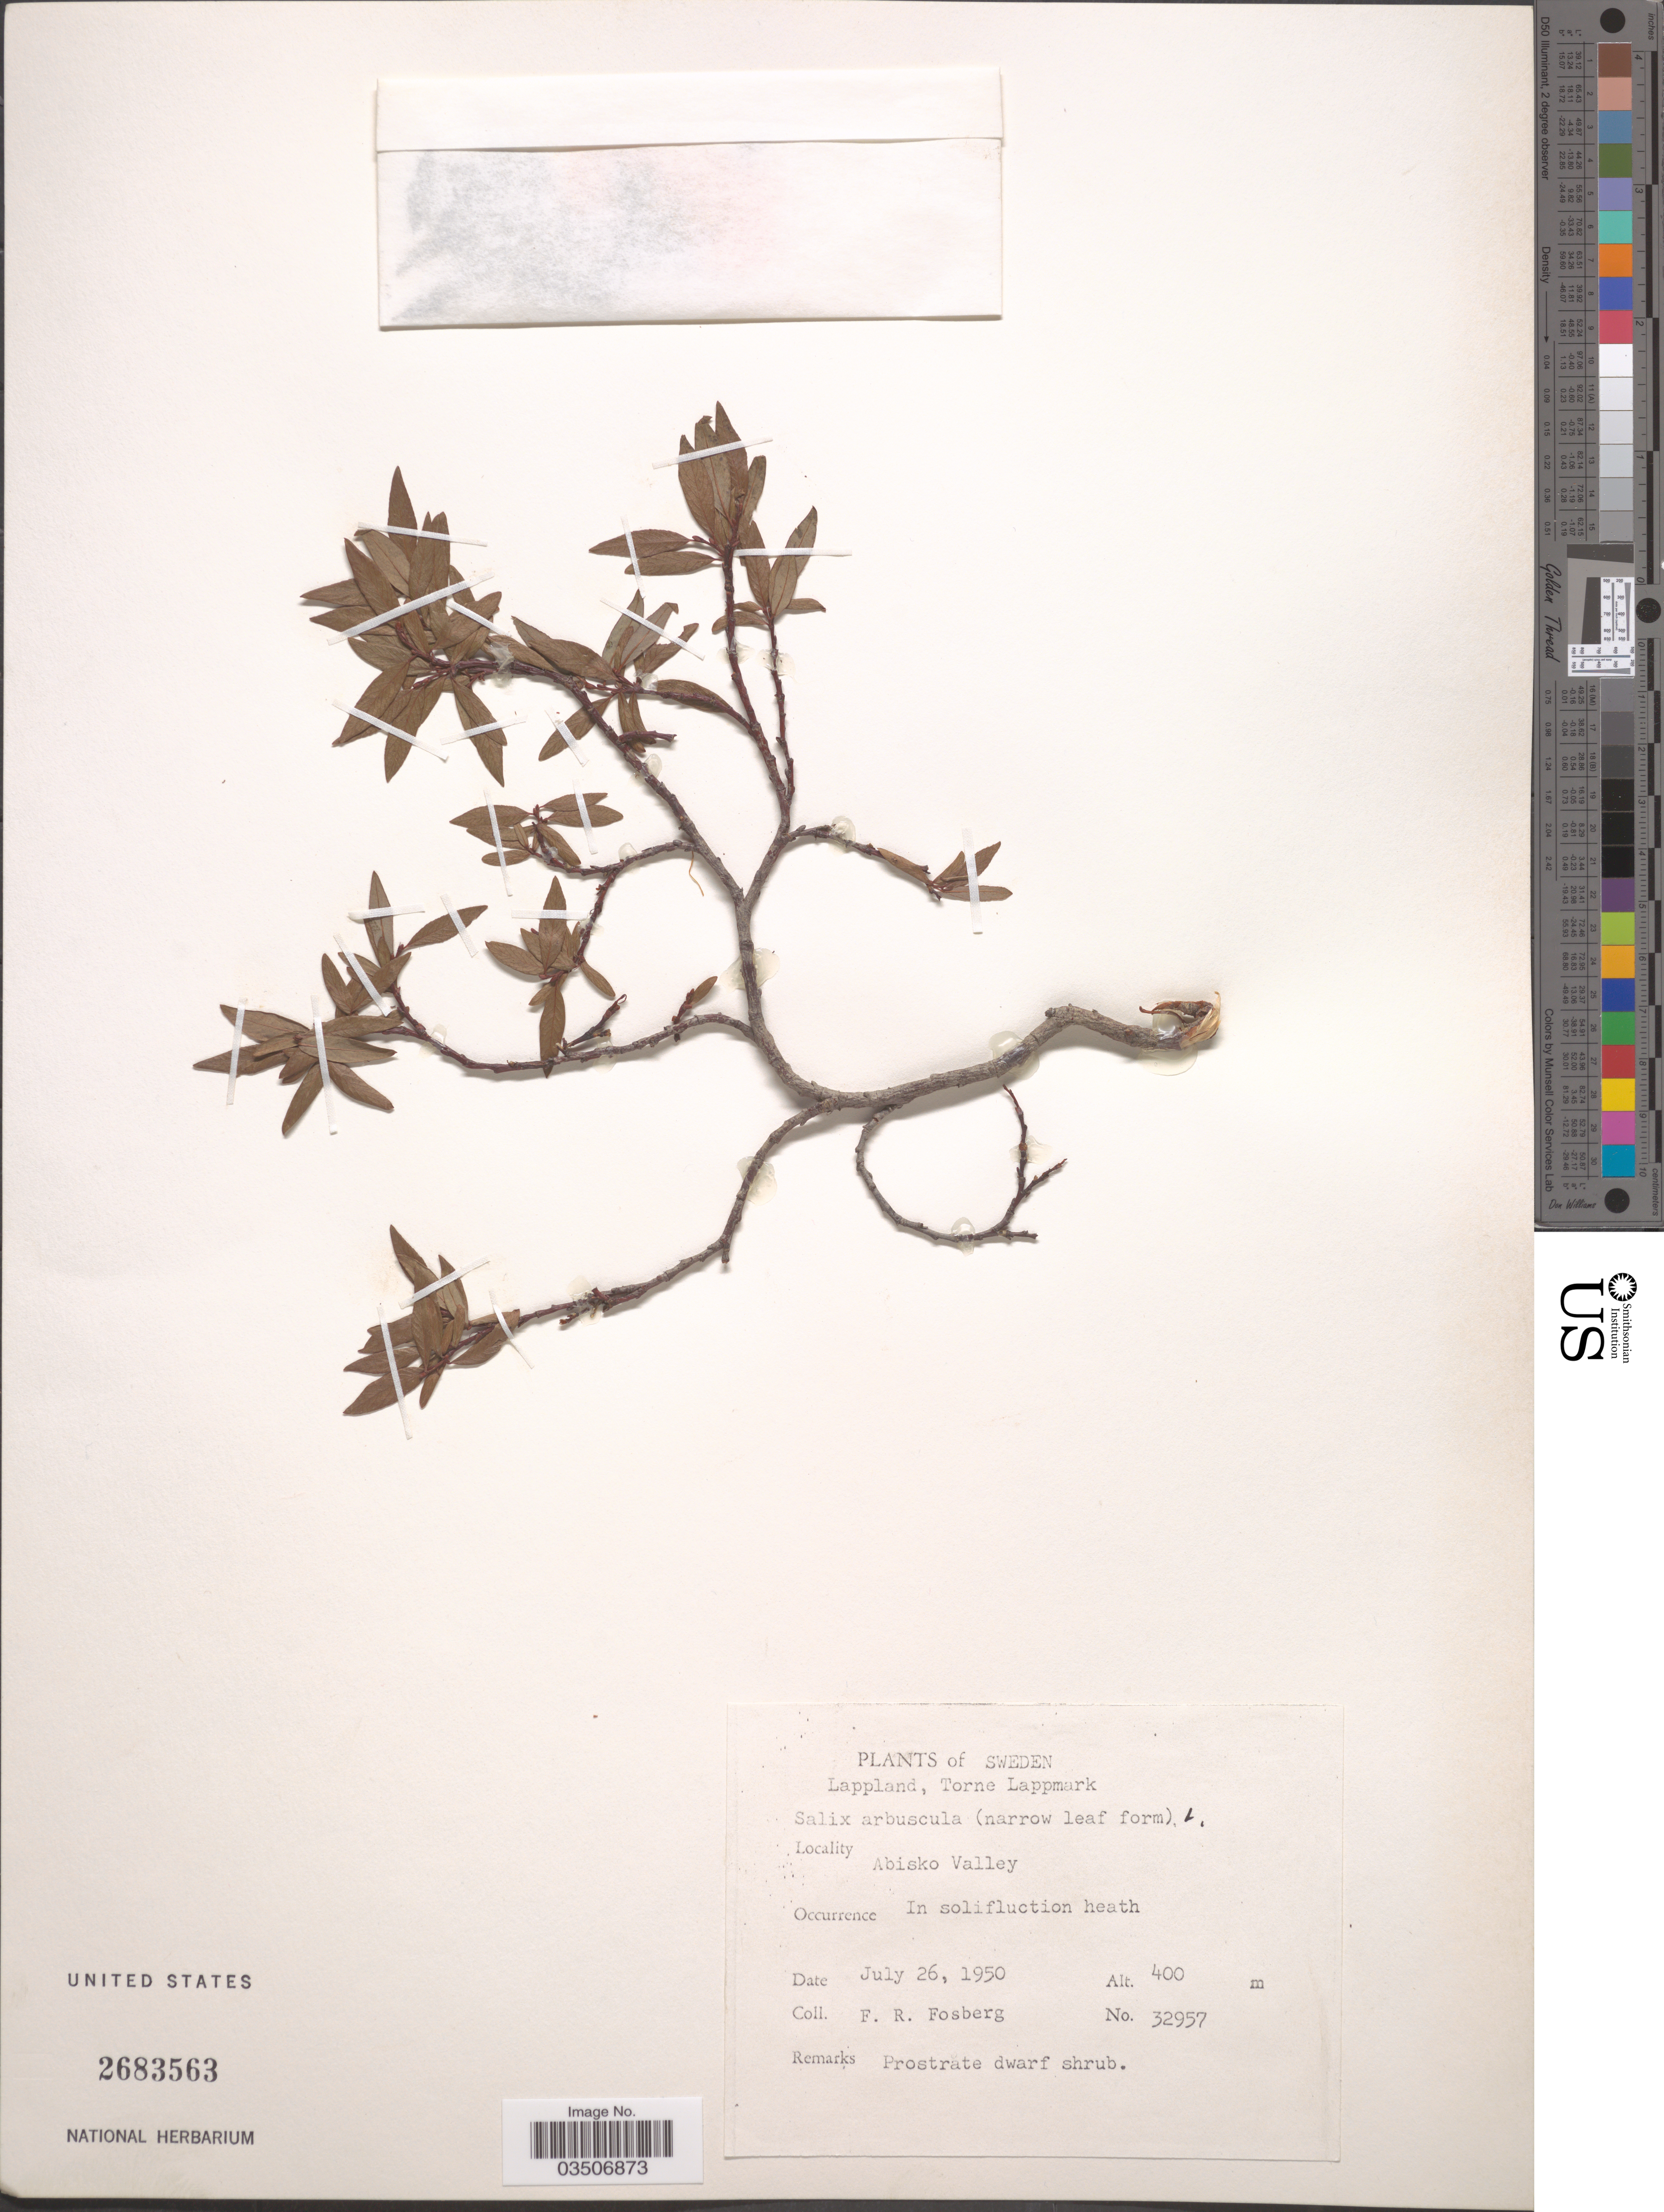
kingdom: Plantae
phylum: Tracheophyta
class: Magnoliopsida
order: Malpighiales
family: Salicaceae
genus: Salix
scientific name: Salix arbuscula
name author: L.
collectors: F. R. Fosberg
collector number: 32957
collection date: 1950-07-26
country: Sweden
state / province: Norrbotten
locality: Lappland, Torne Lappmark. Abisko Valley.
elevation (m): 400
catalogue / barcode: US 2683563